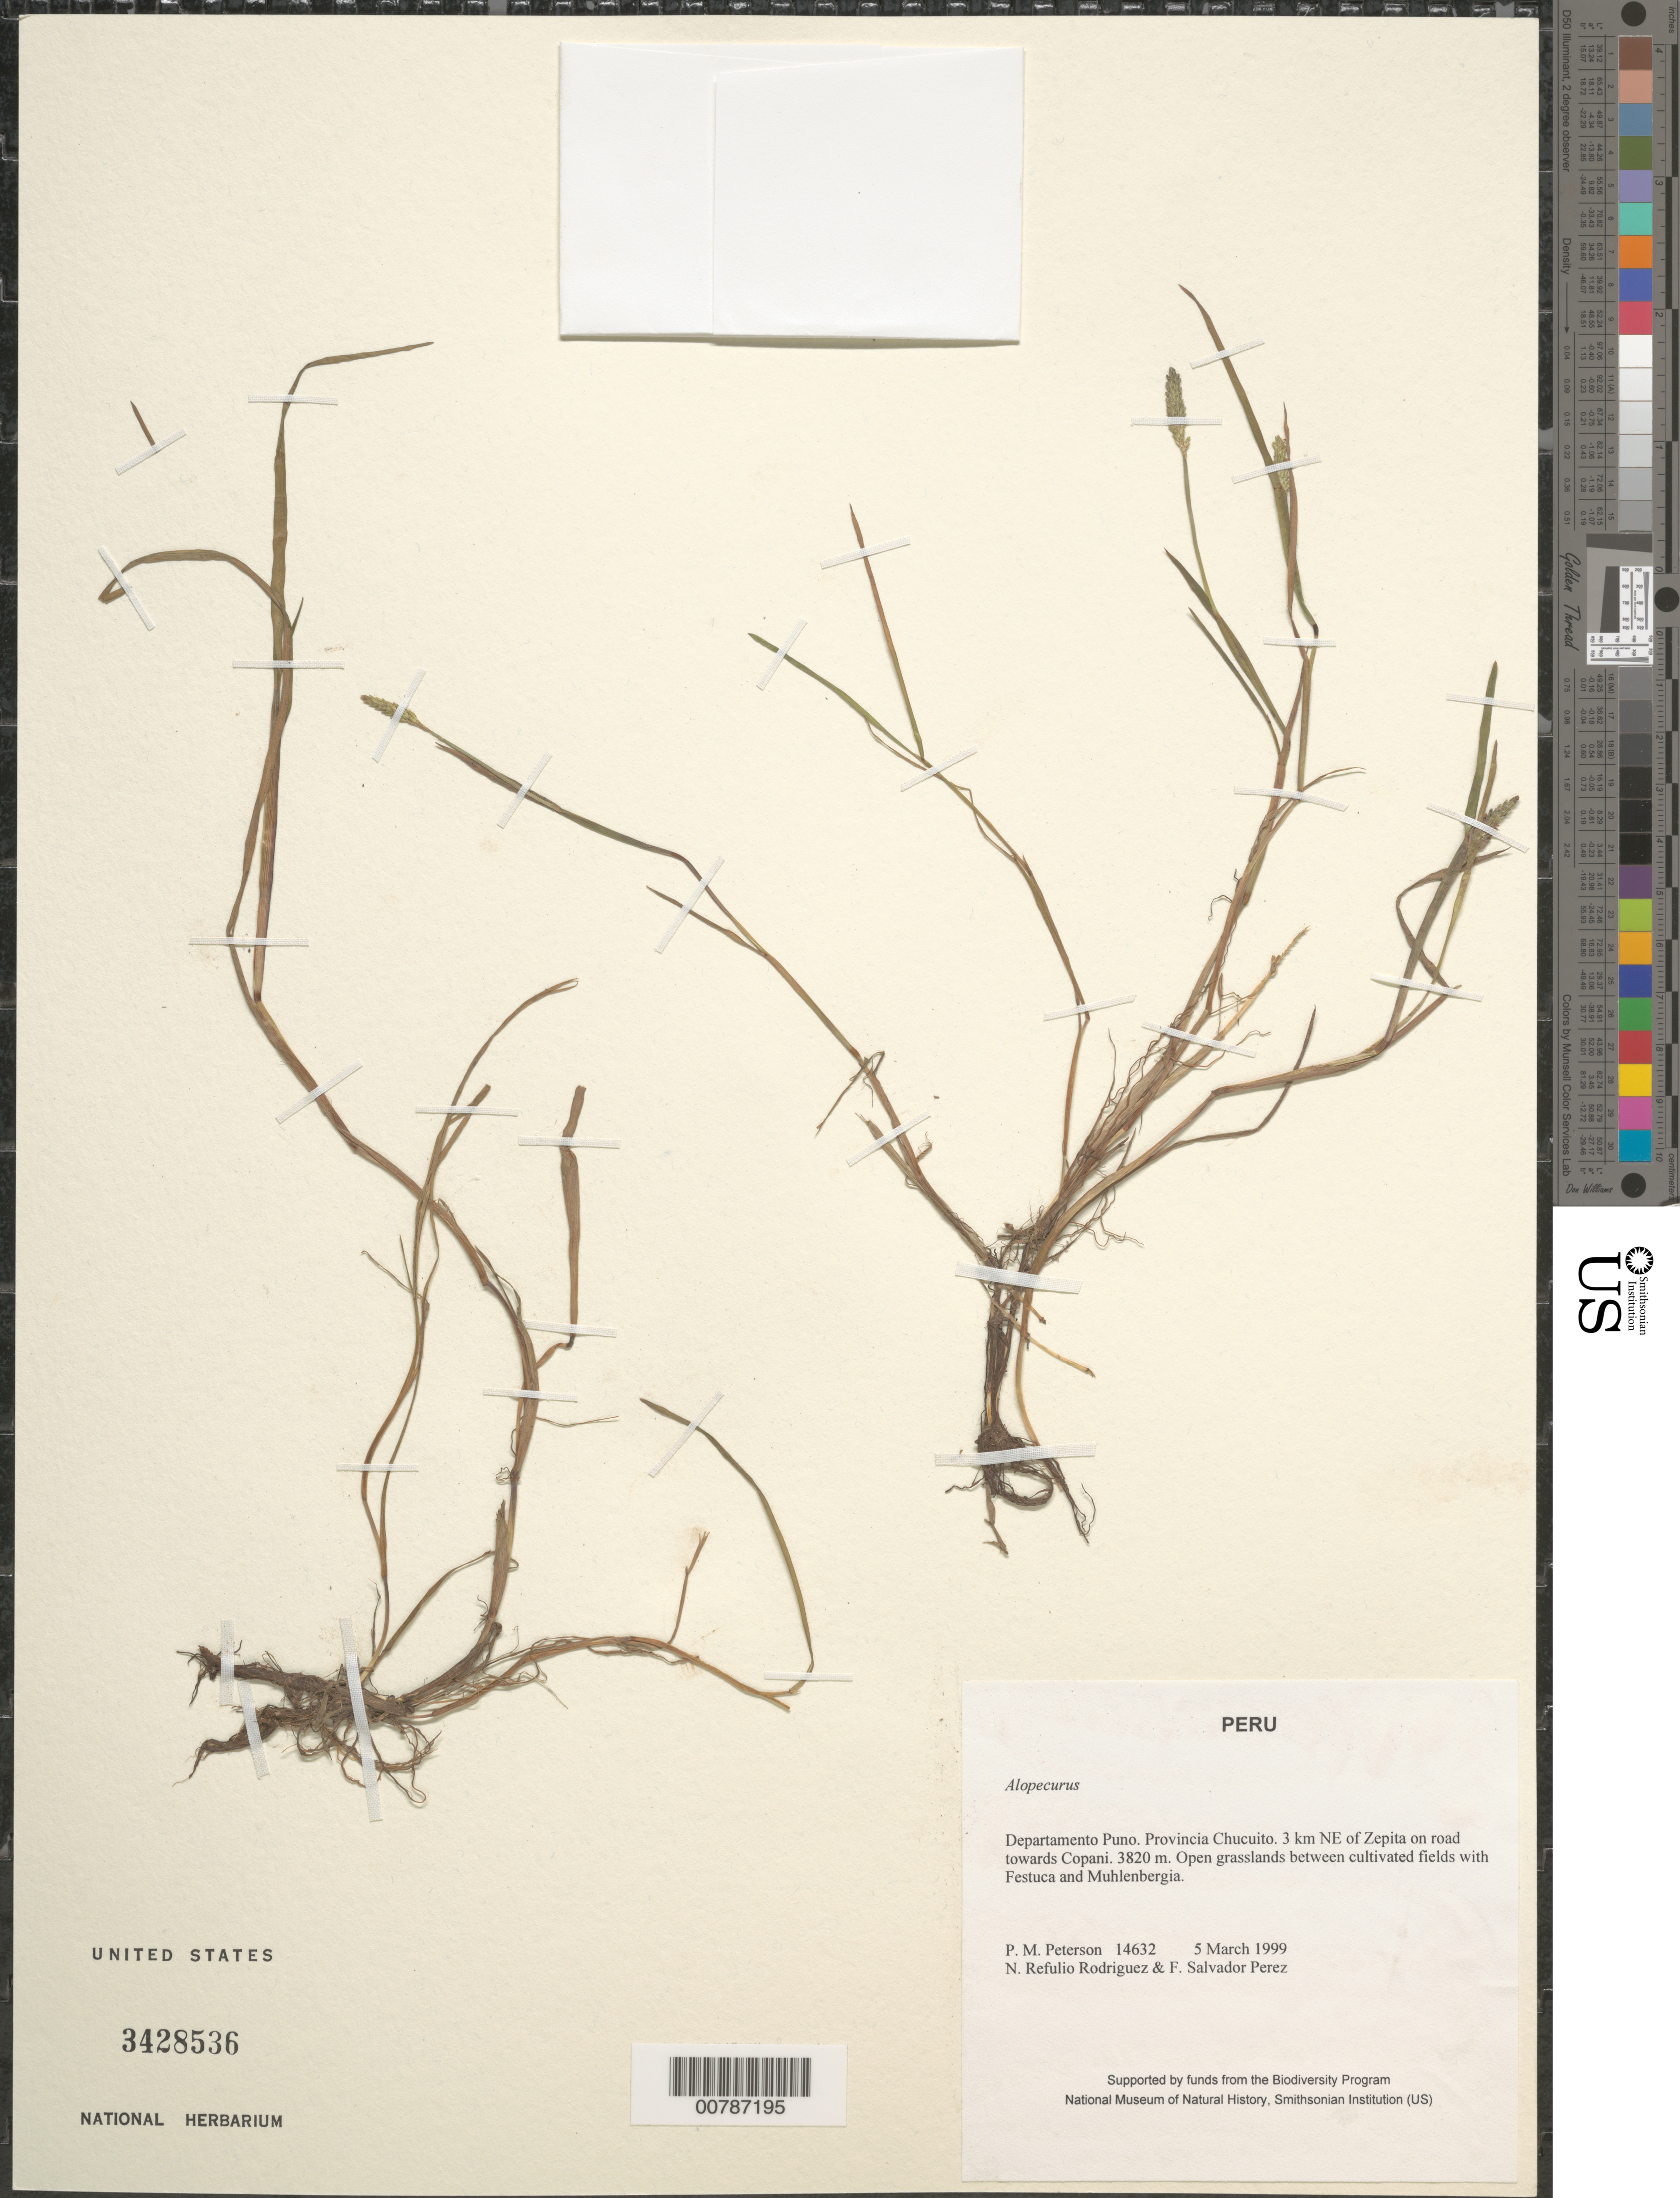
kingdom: Plantae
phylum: Tracheophyta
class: Liliopsida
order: Poales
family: Poaceae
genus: Alopecurus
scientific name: Alopecurus sp.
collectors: P. M. Peterson, N. Refulio-Rodríguez & F. Salvador Perez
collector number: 14632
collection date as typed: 05 Mar 1999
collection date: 1999-03-05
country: Peru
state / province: Puno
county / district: Chucuito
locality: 3 km NE of Zepita on road towards Copani.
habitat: Open grasslands between cultivated fields with Festuca and Muhlenbergia.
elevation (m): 3820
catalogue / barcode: US 3428536